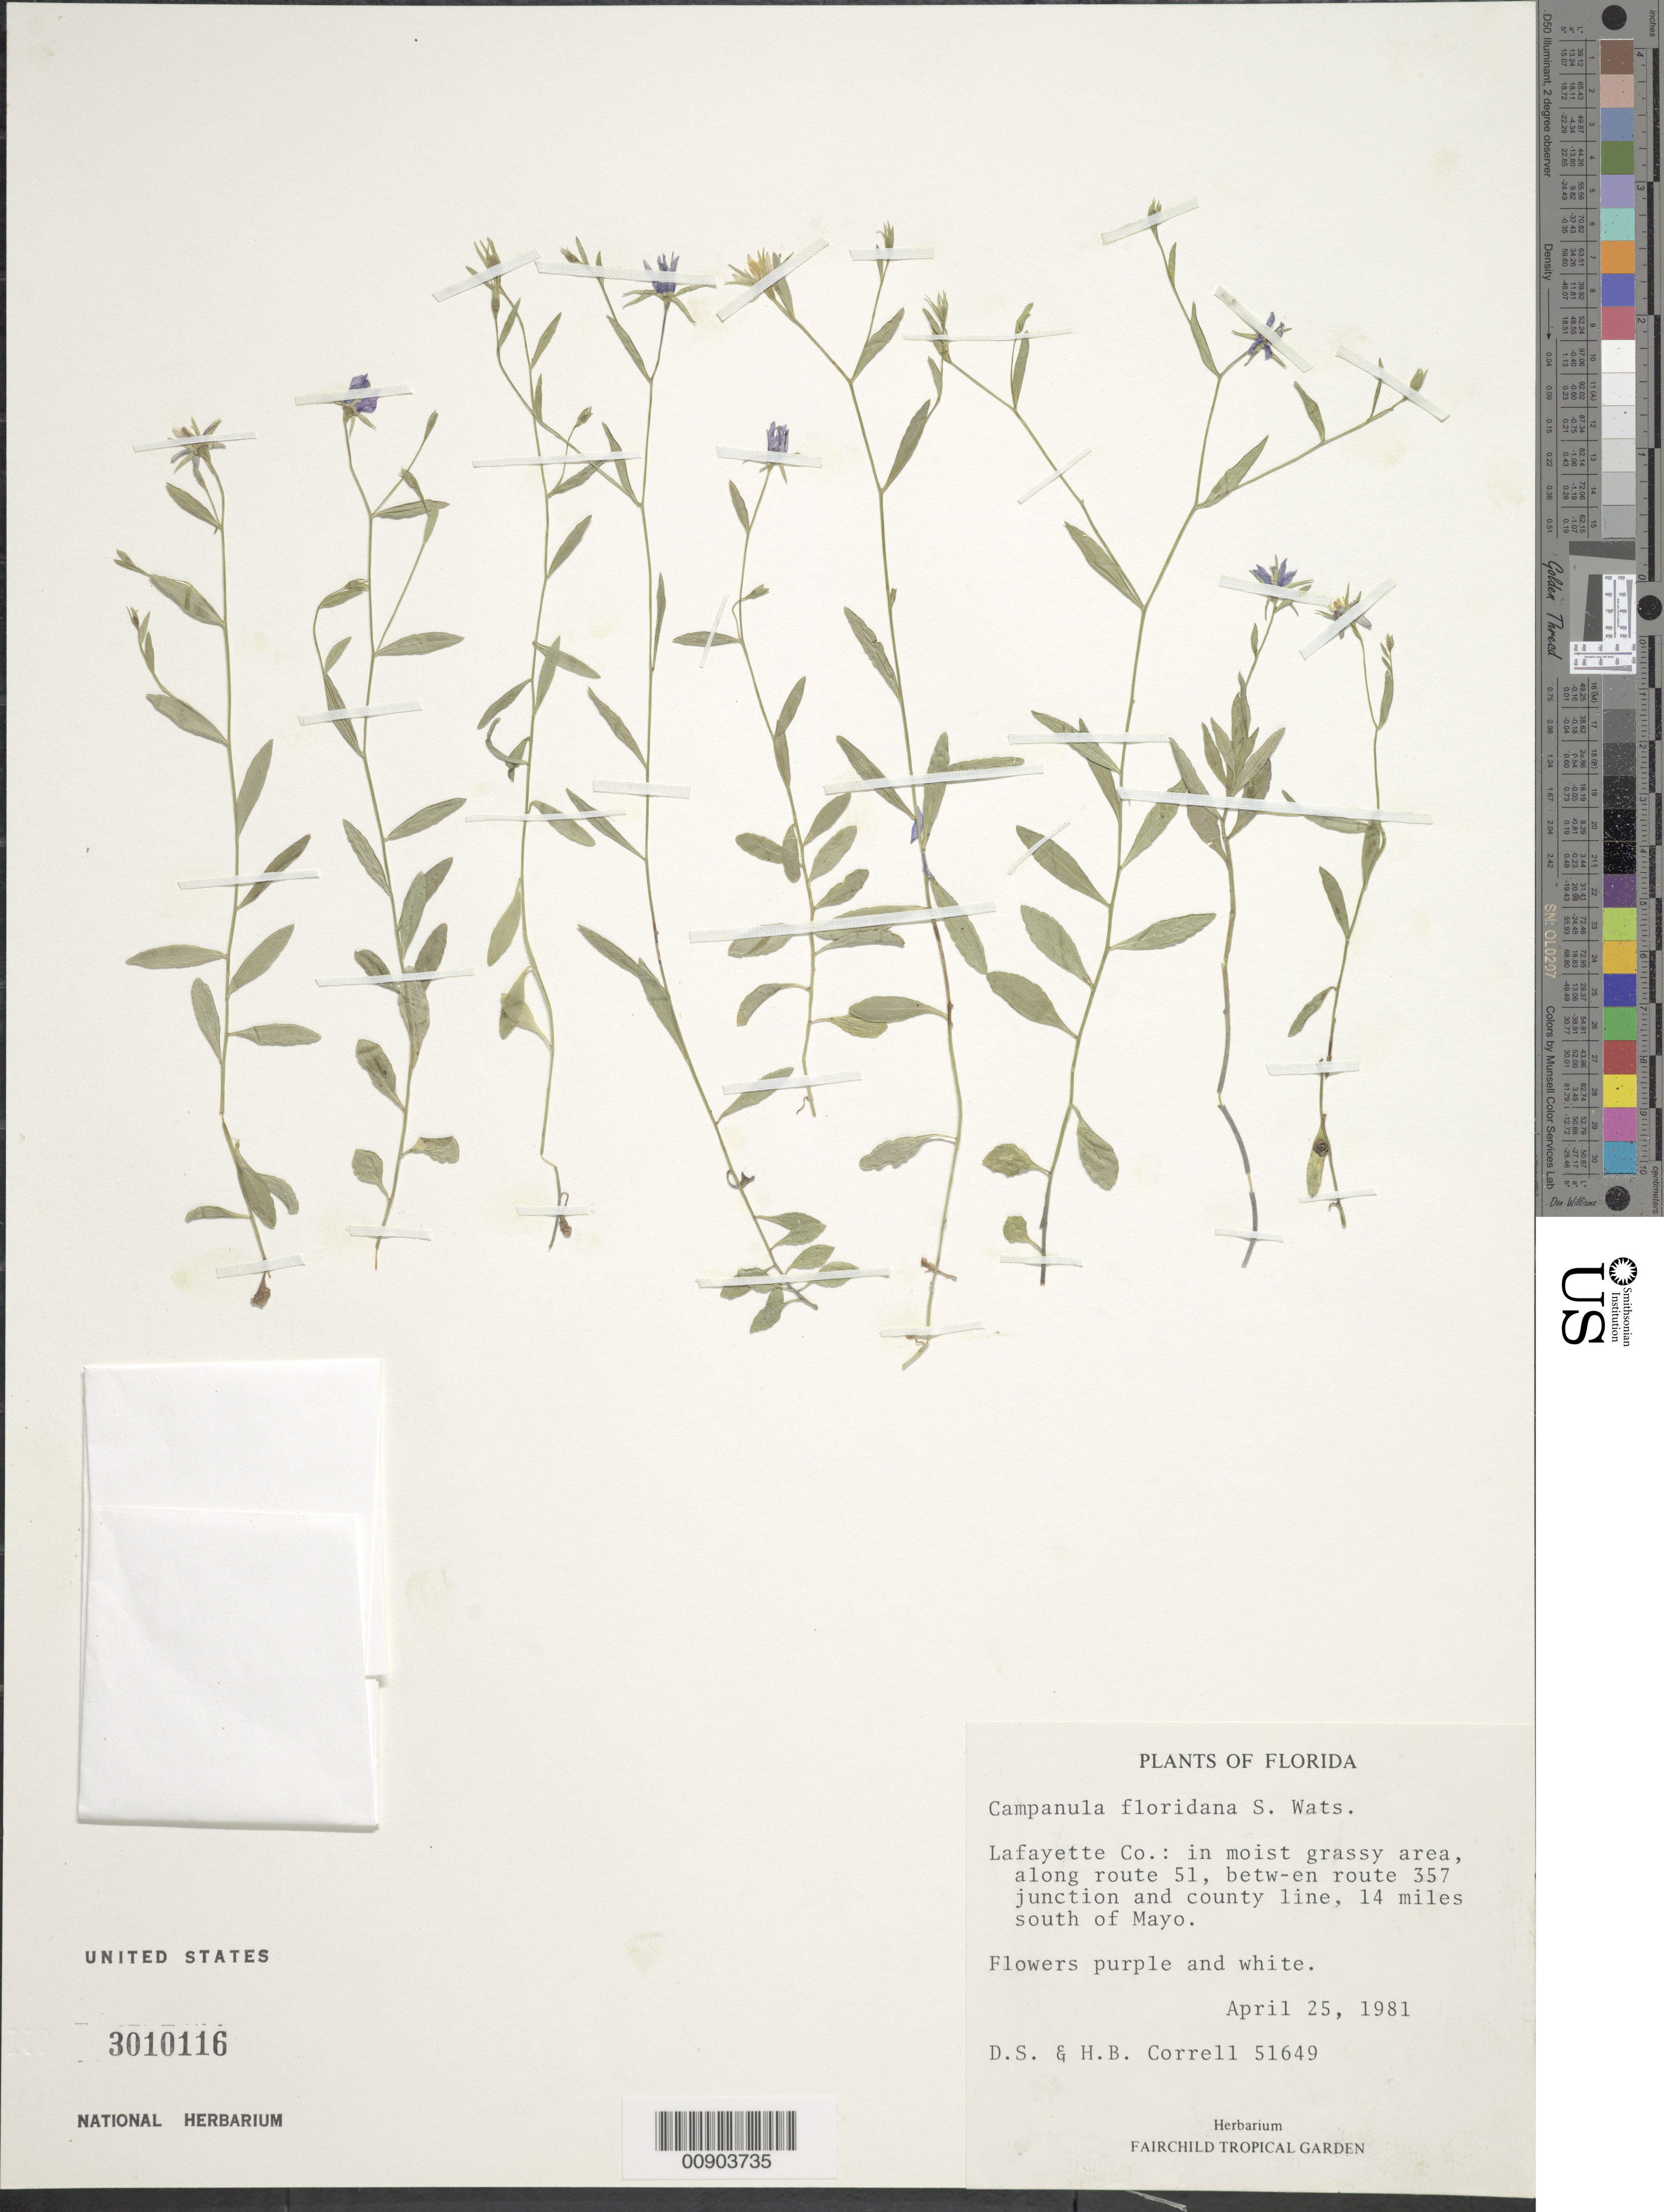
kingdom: Plantae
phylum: Tracheophyta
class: Magnoliopsida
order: Asterales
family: Campanulaceae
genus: Campanula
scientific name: Campanula floridana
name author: S. Watson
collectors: D. S. Correll, H. Correll & R. K. Godfrey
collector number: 51649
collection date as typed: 25 Apr 1981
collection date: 1981-04-25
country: United States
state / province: Florida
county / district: Lafayette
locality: Along Route 51, between route 357 junction and county line, 14 miles south of Mayo.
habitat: In moist grassy area.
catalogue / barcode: US 3010116